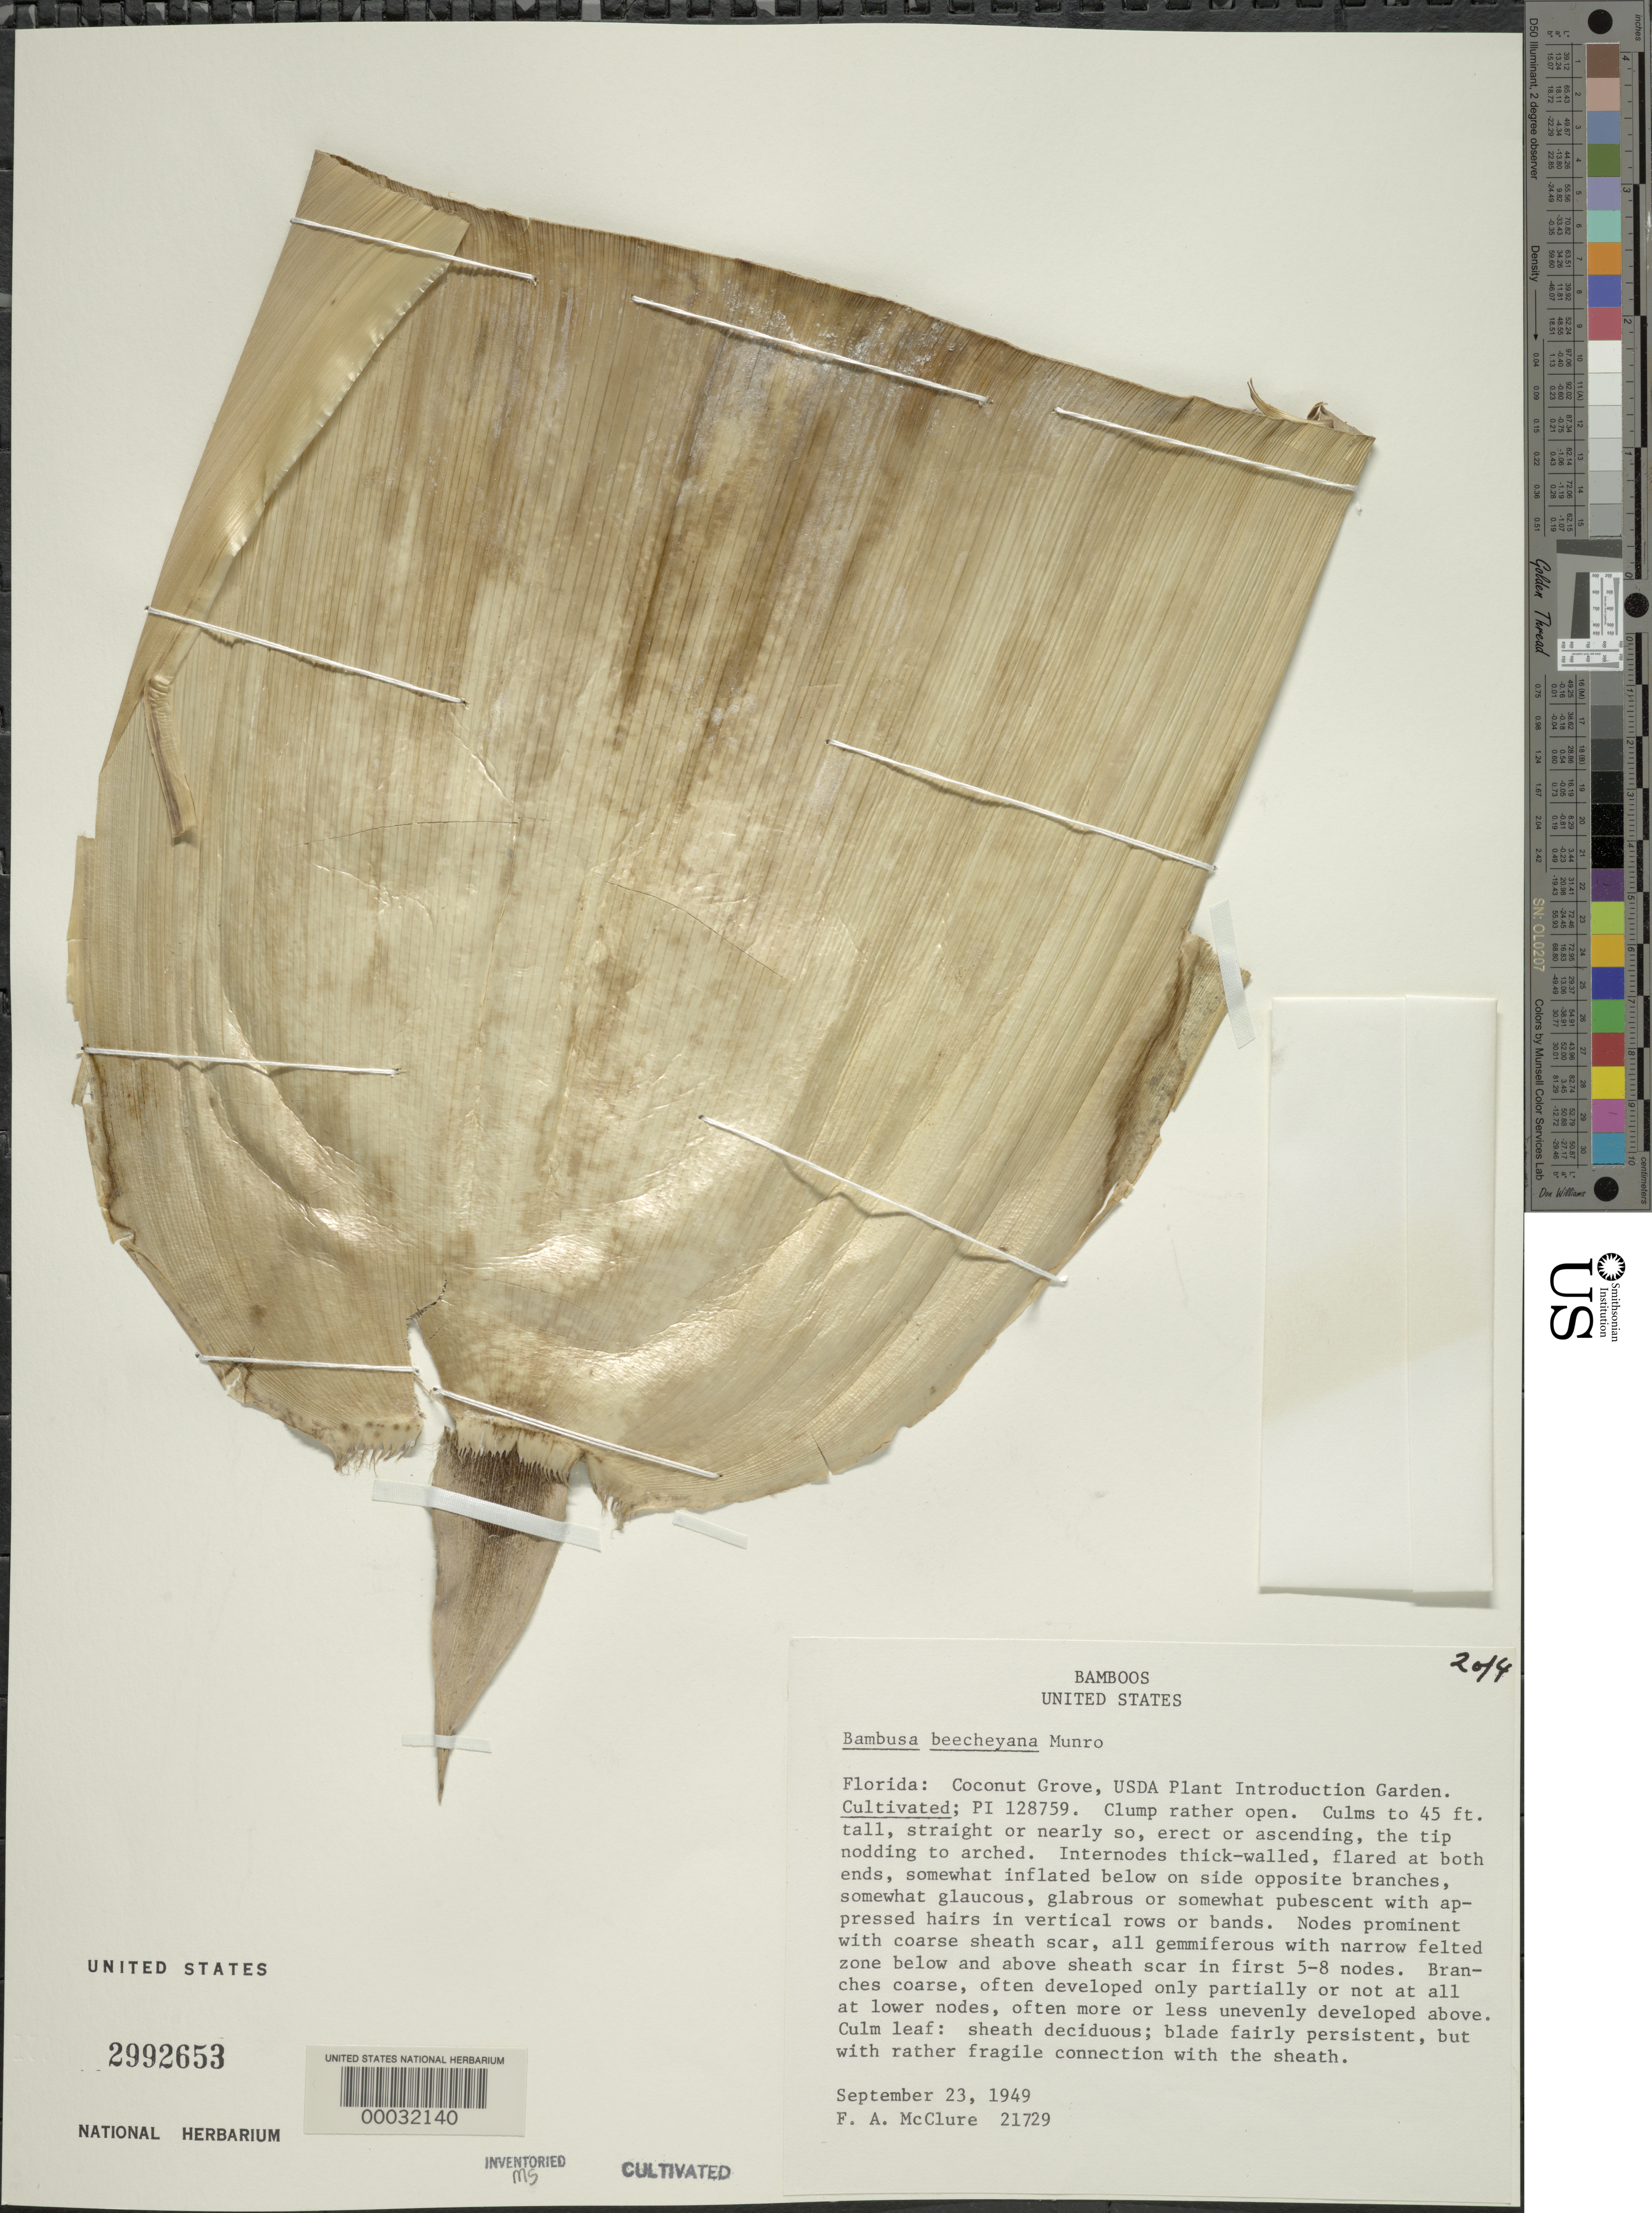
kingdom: Plantae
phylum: Tracheophyta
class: Liliopsida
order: Poales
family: Poaceae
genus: Bambusa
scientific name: Bambusa beecheyana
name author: Munro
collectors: F. A. McClure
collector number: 21729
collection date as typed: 23 Sep 1949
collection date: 1949-09-23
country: United States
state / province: Florida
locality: U.s.d.a. plant introduction station-coconut grove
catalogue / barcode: US 2992653